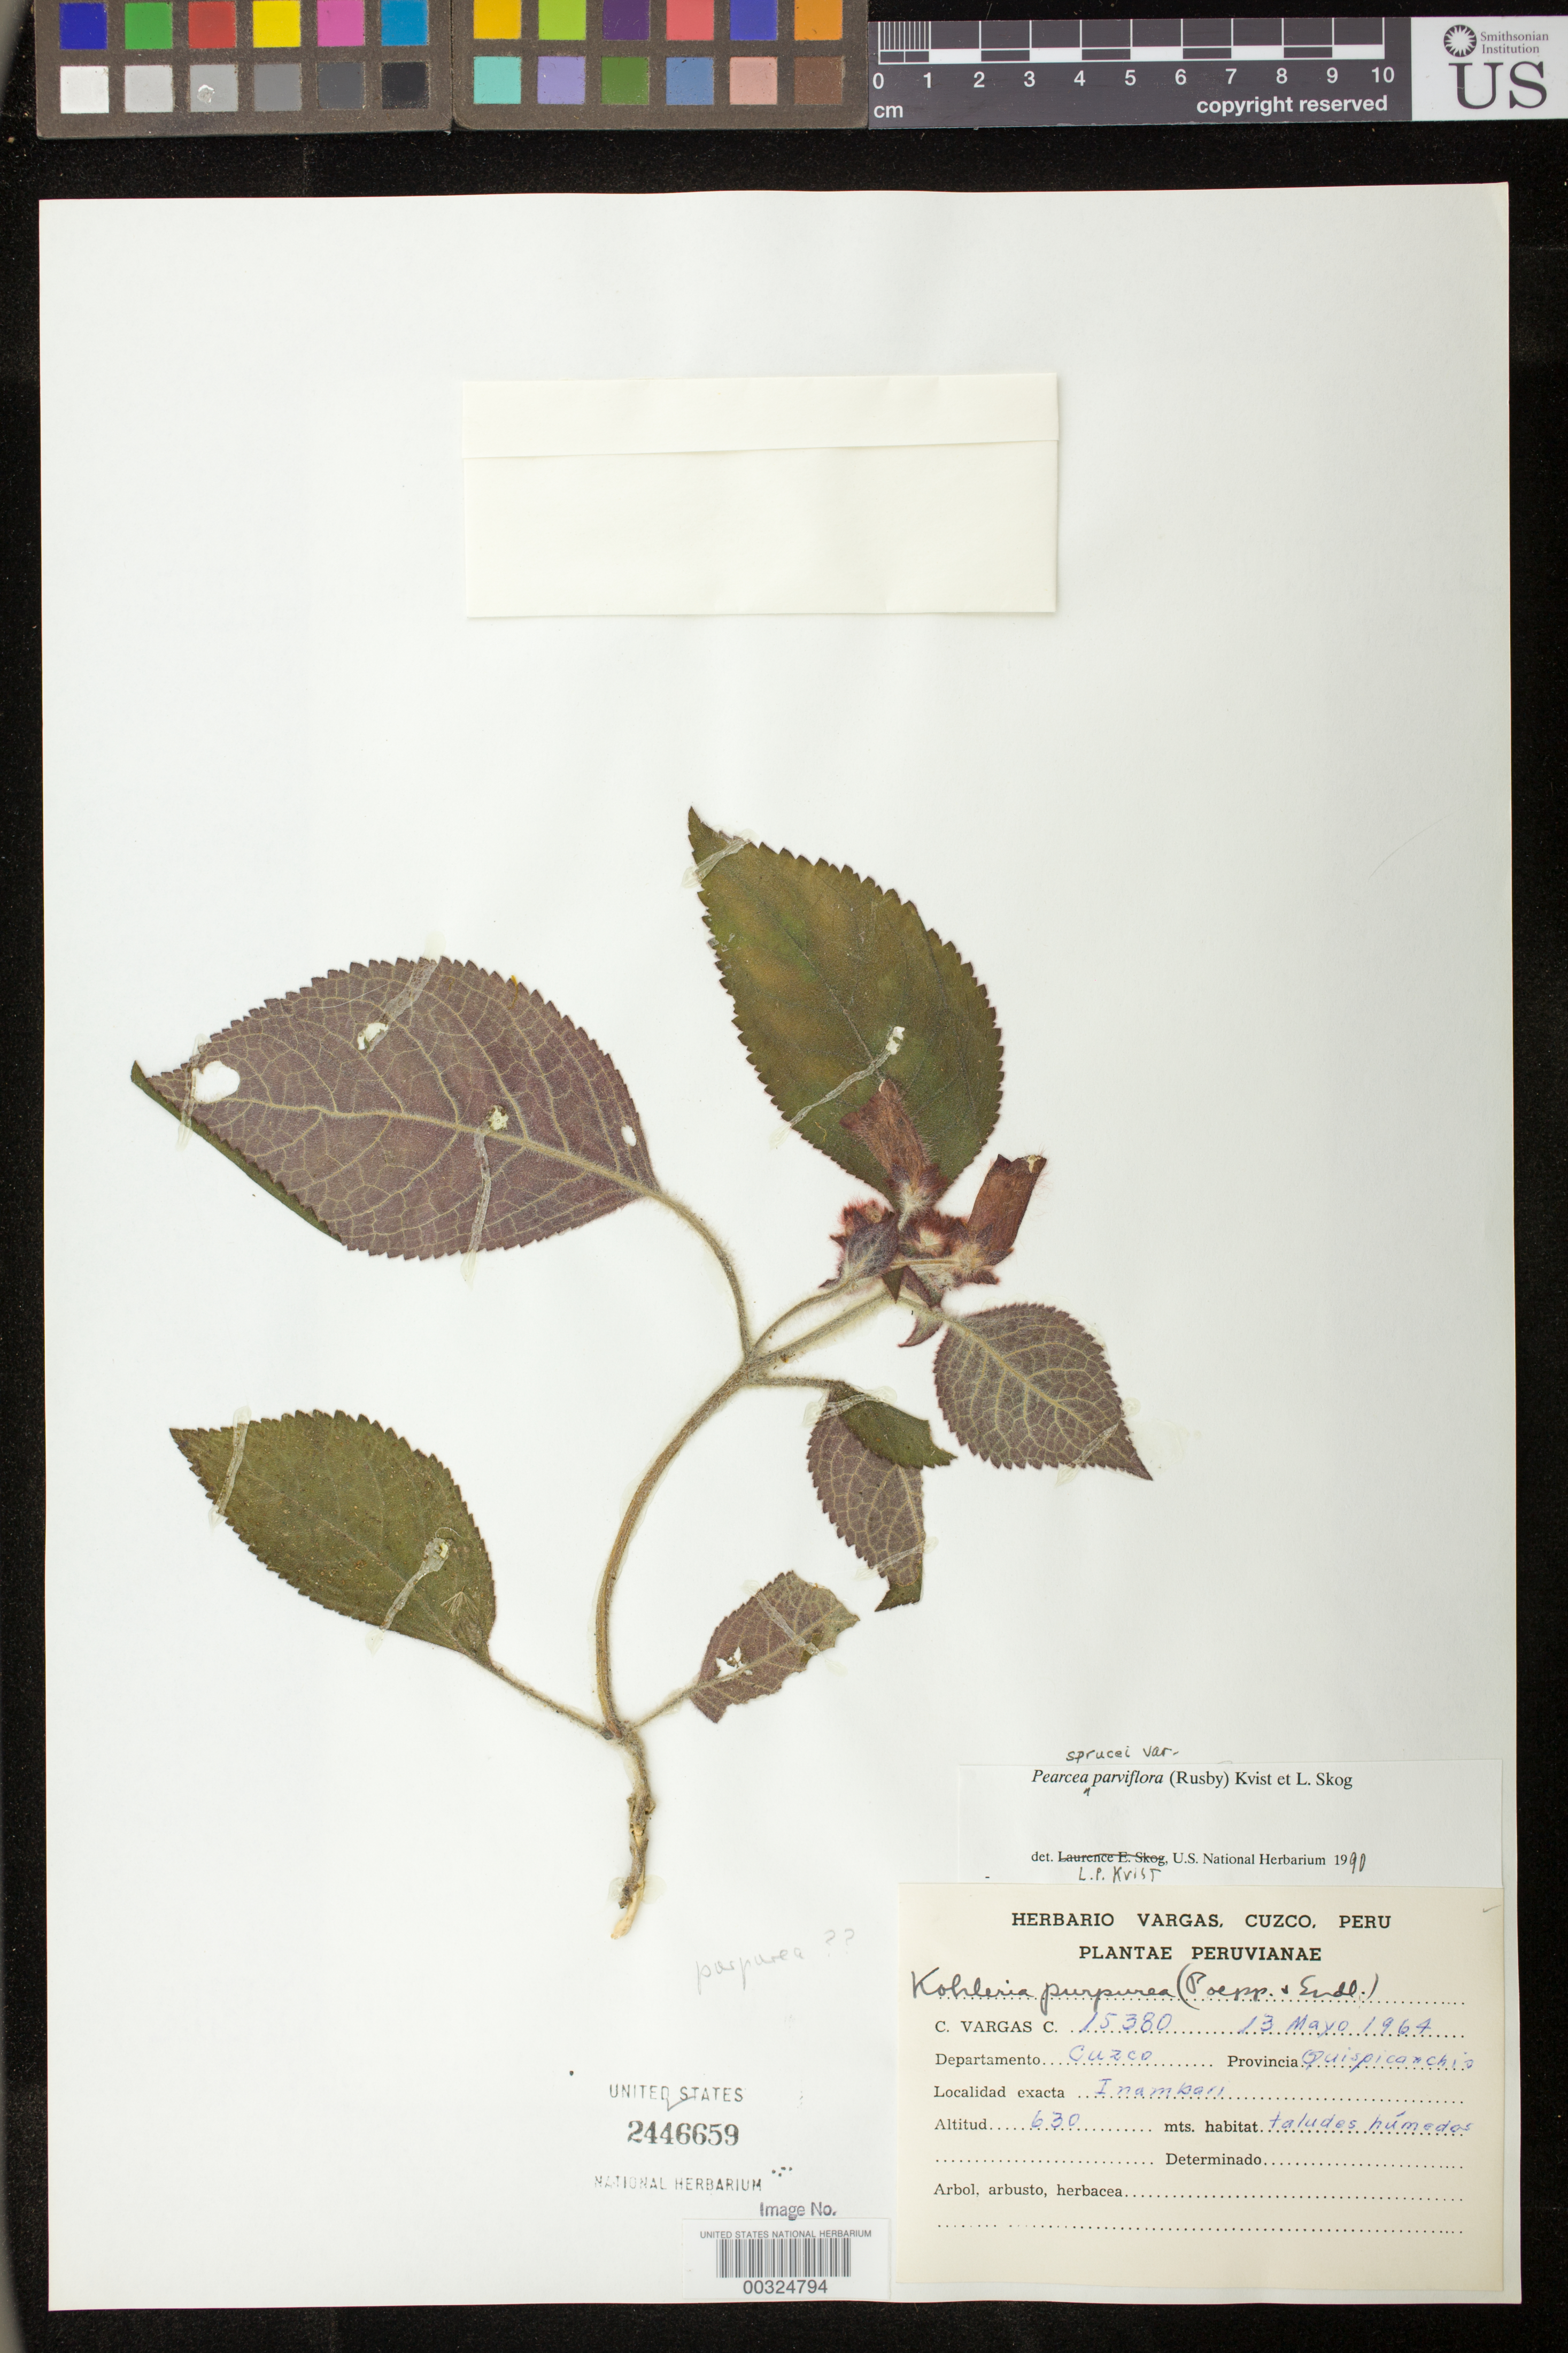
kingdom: Plantae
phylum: Tracheophyta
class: Magnoliopsida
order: Lamiales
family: Gesneriaceae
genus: Pearcea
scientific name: Pearcea sprucei var. parviflora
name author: (Rusby) L.P. Kvist & L.E. Skog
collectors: C. Vargas C.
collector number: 15380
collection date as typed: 13 May 1964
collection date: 1964-05-13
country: Peru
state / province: Cusco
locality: Prov. Quispicanchis; Inambari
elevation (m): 630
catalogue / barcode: US 2446659